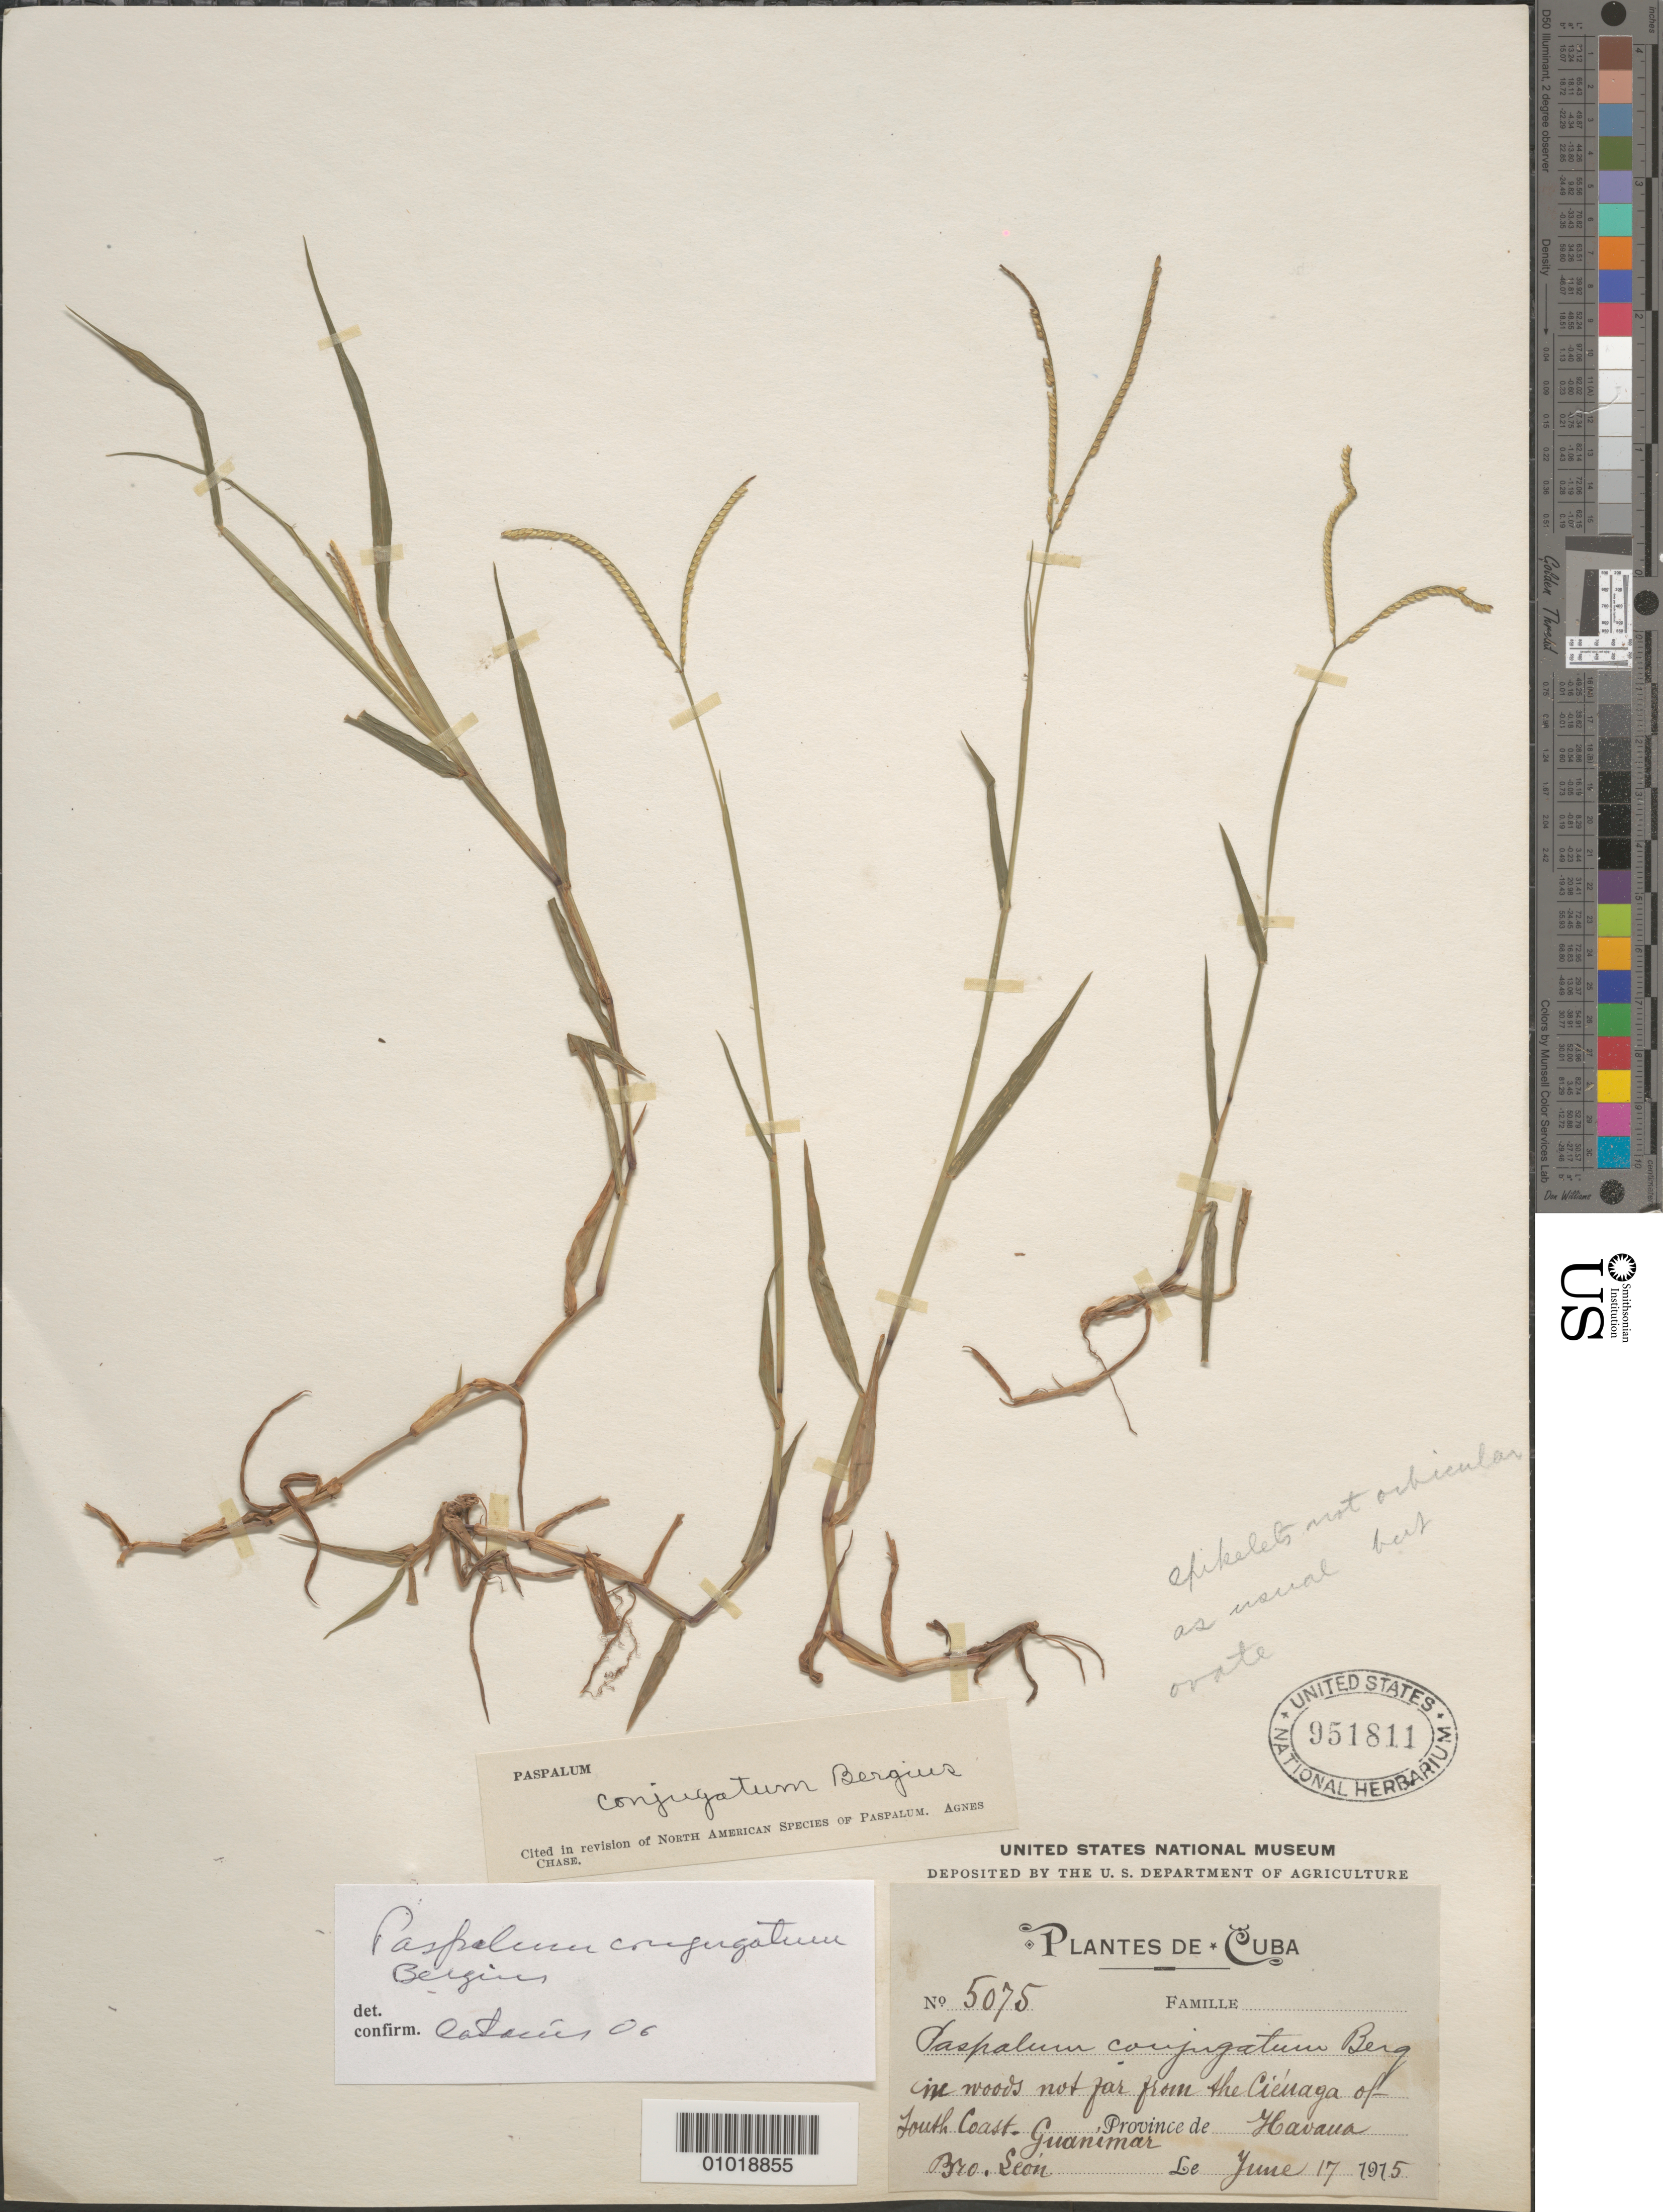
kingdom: Plantae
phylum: Tracheophyta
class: Liliopsida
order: Poales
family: Poaceae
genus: Paspalum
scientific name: Paspalum conjugatum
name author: P.J. Bergius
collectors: Bro. León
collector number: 5075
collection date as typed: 17 Jun 1915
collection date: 1915-06-17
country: Cuba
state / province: La Habana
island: Cuba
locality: In woods not far from the Cienaga of S coast Guanimar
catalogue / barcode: US 951811